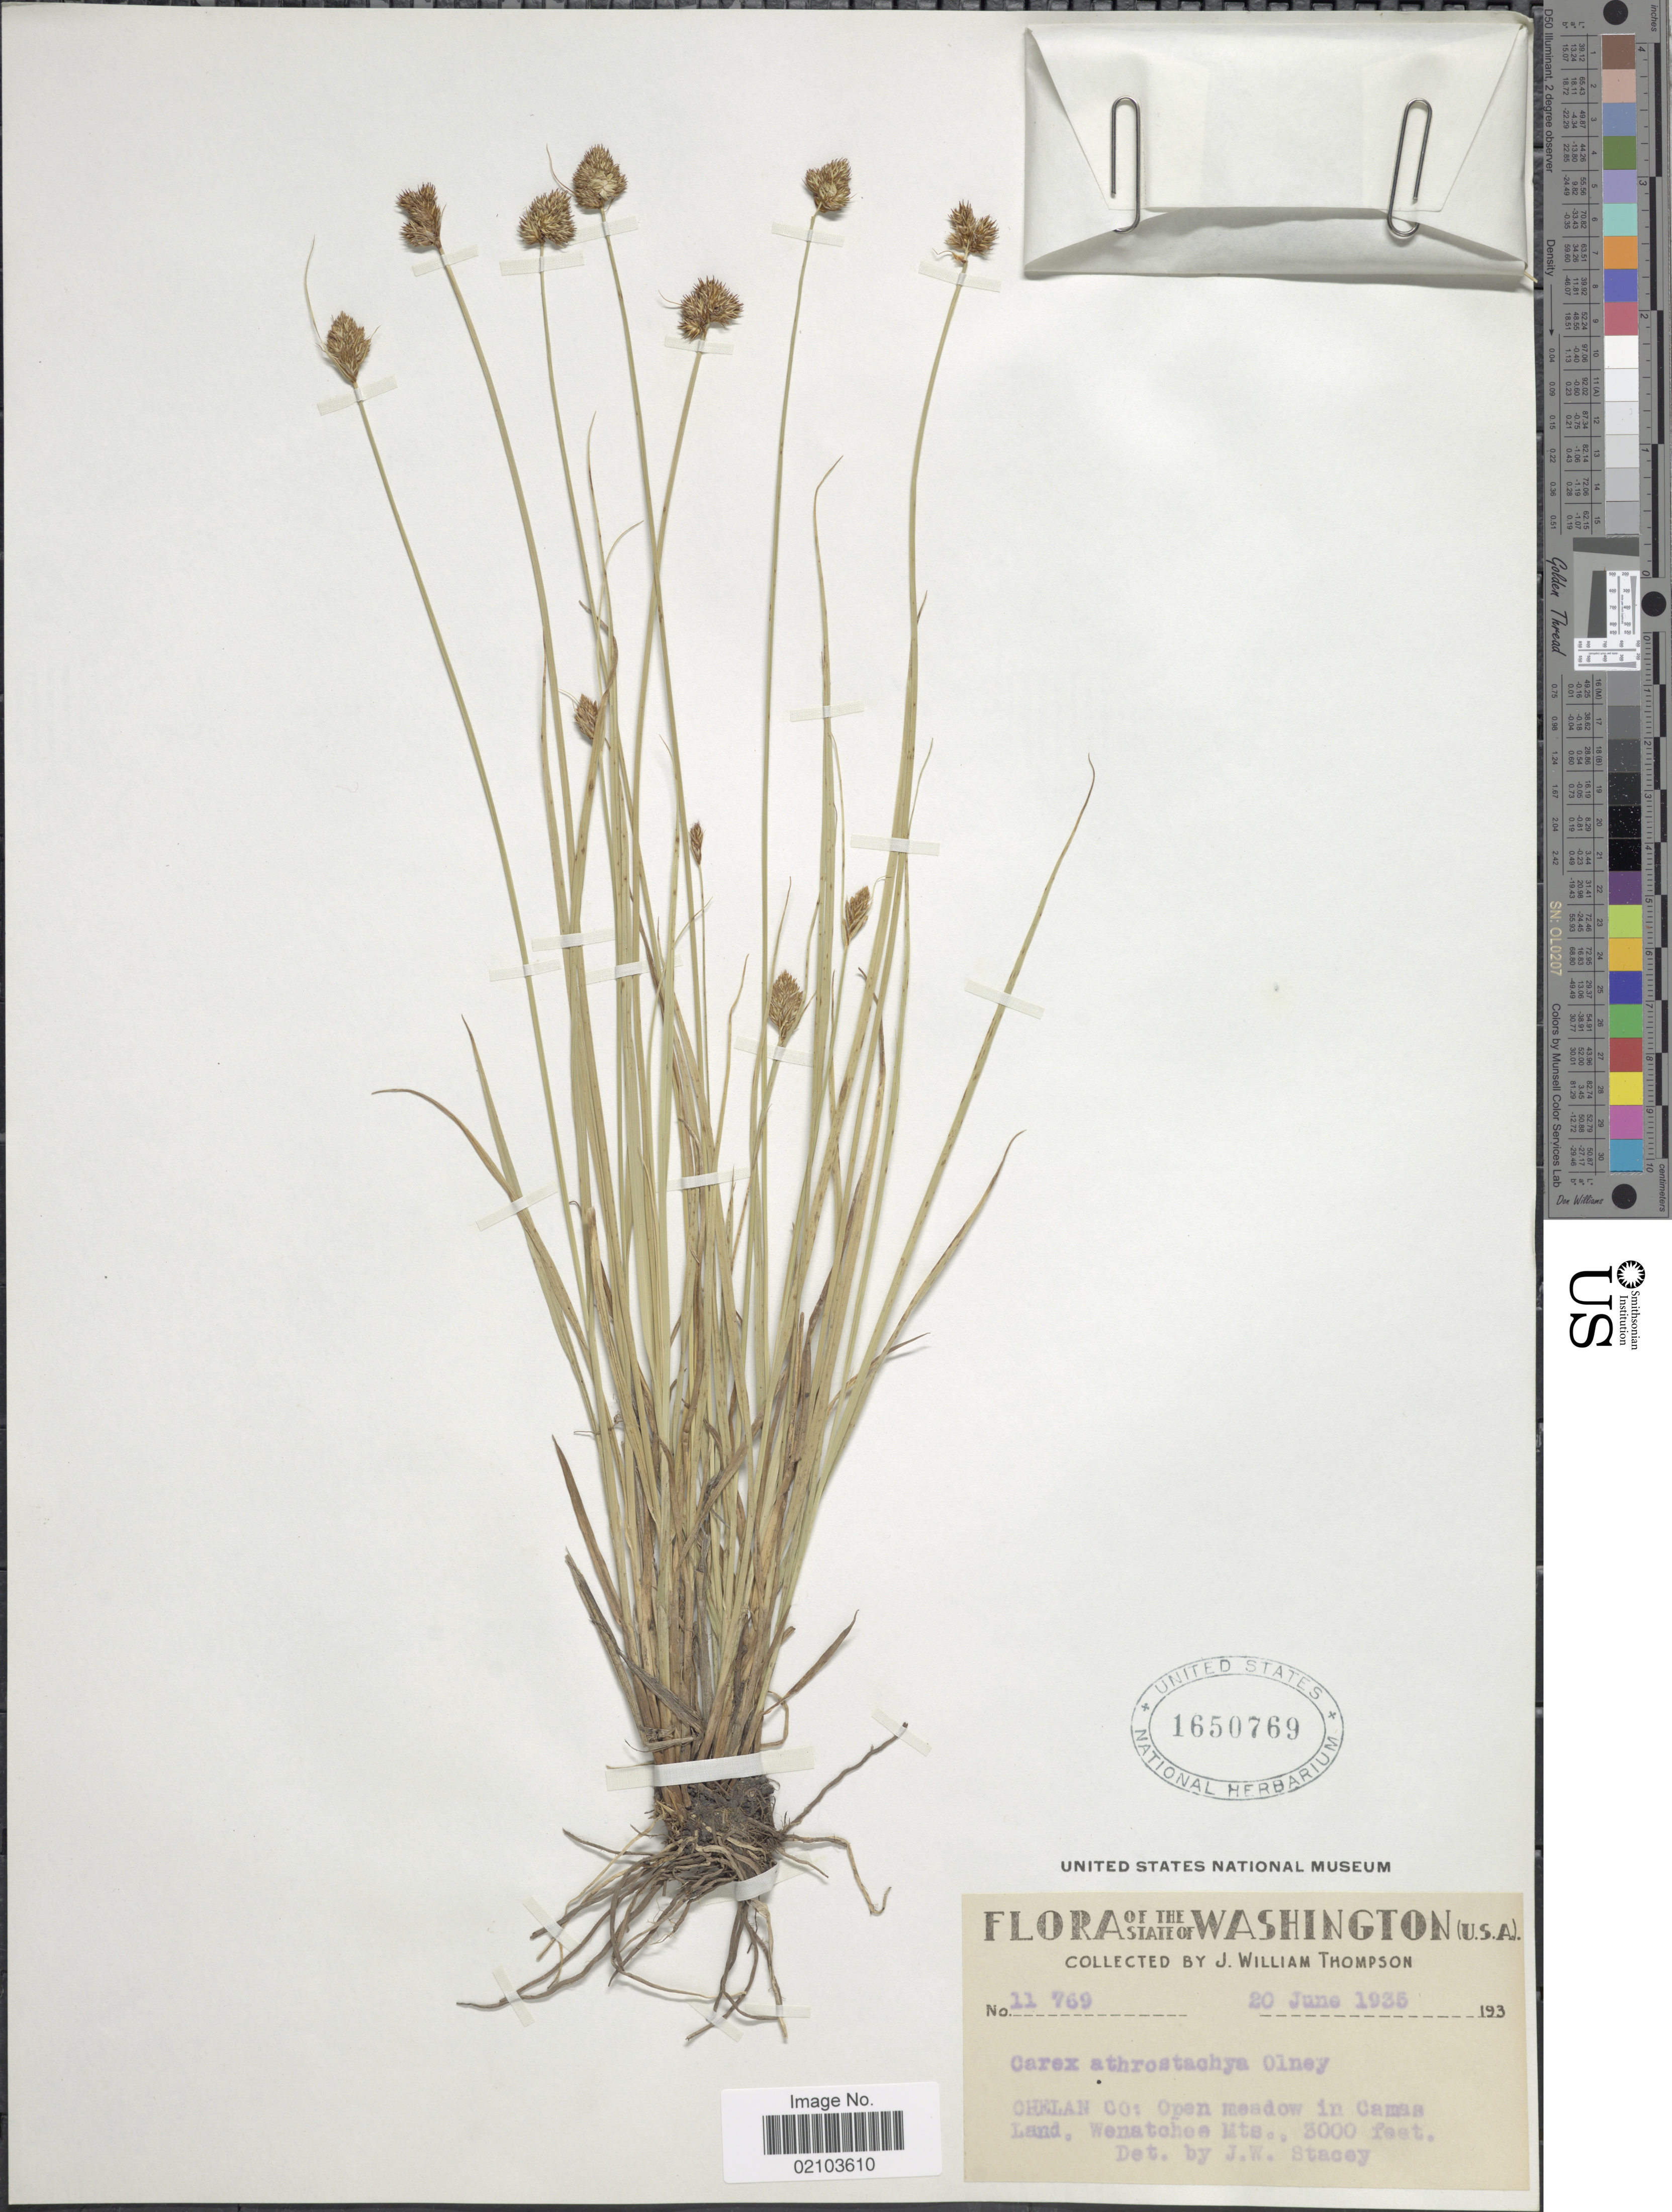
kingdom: Plantae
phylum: Tracheophyta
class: Liliopsida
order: Poales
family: Cyperaceae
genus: Carex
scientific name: Carex athrostachya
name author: Olney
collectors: J. W. Thompson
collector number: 11769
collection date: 1935-06-20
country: United States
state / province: Washington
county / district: Chelan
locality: Chelan Co: Camas Land, Wenatchee Mts.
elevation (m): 914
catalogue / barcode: US 1650769